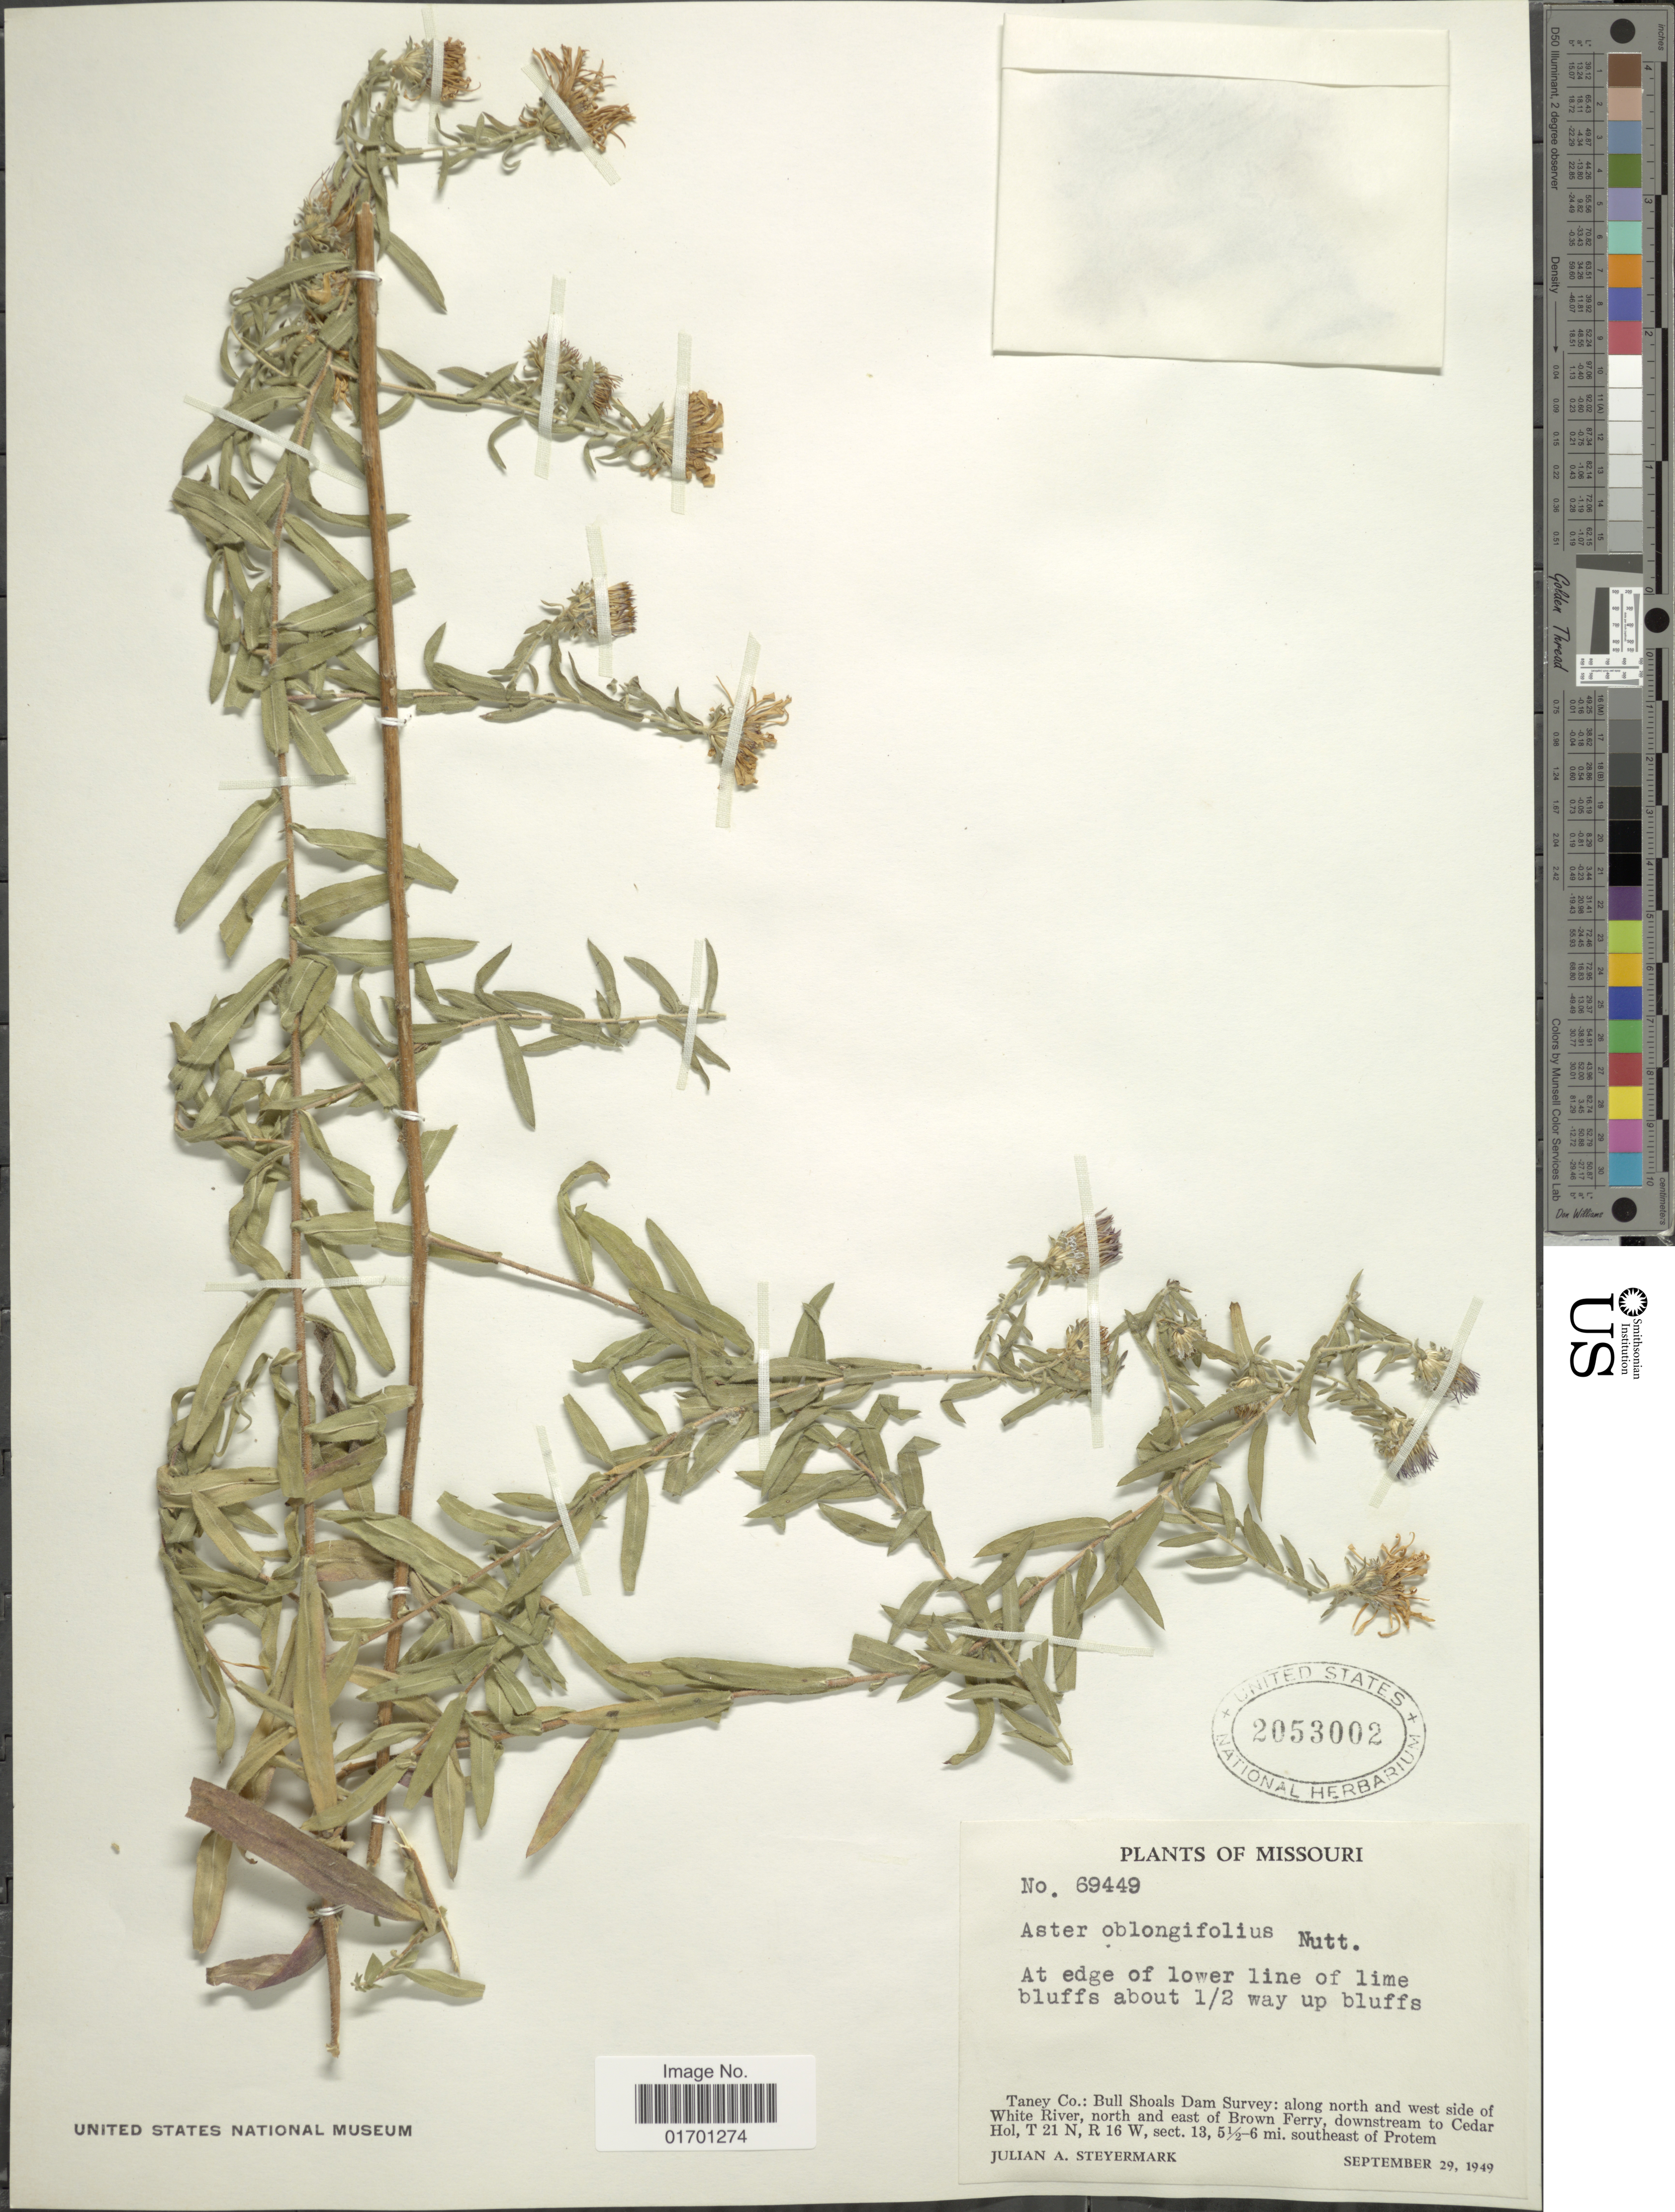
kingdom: Plantae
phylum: Tracheophyta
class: Magnoliopsida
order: Asterales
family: Asteraceae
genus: Symphyotrichum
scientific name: Symphyotrichum oblongifolium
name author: (Nutt.) G.L. Nesom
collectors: J. Steyermark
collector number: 69449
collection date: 1949-09-29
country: United States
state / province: Missouri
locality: At edge of Lower line of lime bluffs about ½ way up bluffs, Taney Co.: Bull Shoals Dam Survey; along north and west side of White River, north and east of Brown Ferry, downstream to Cedar Hol. T21 N, R 16 W , sect 13, 5½ - 6 mi. southeast of Protem.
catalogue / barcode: US 2053002